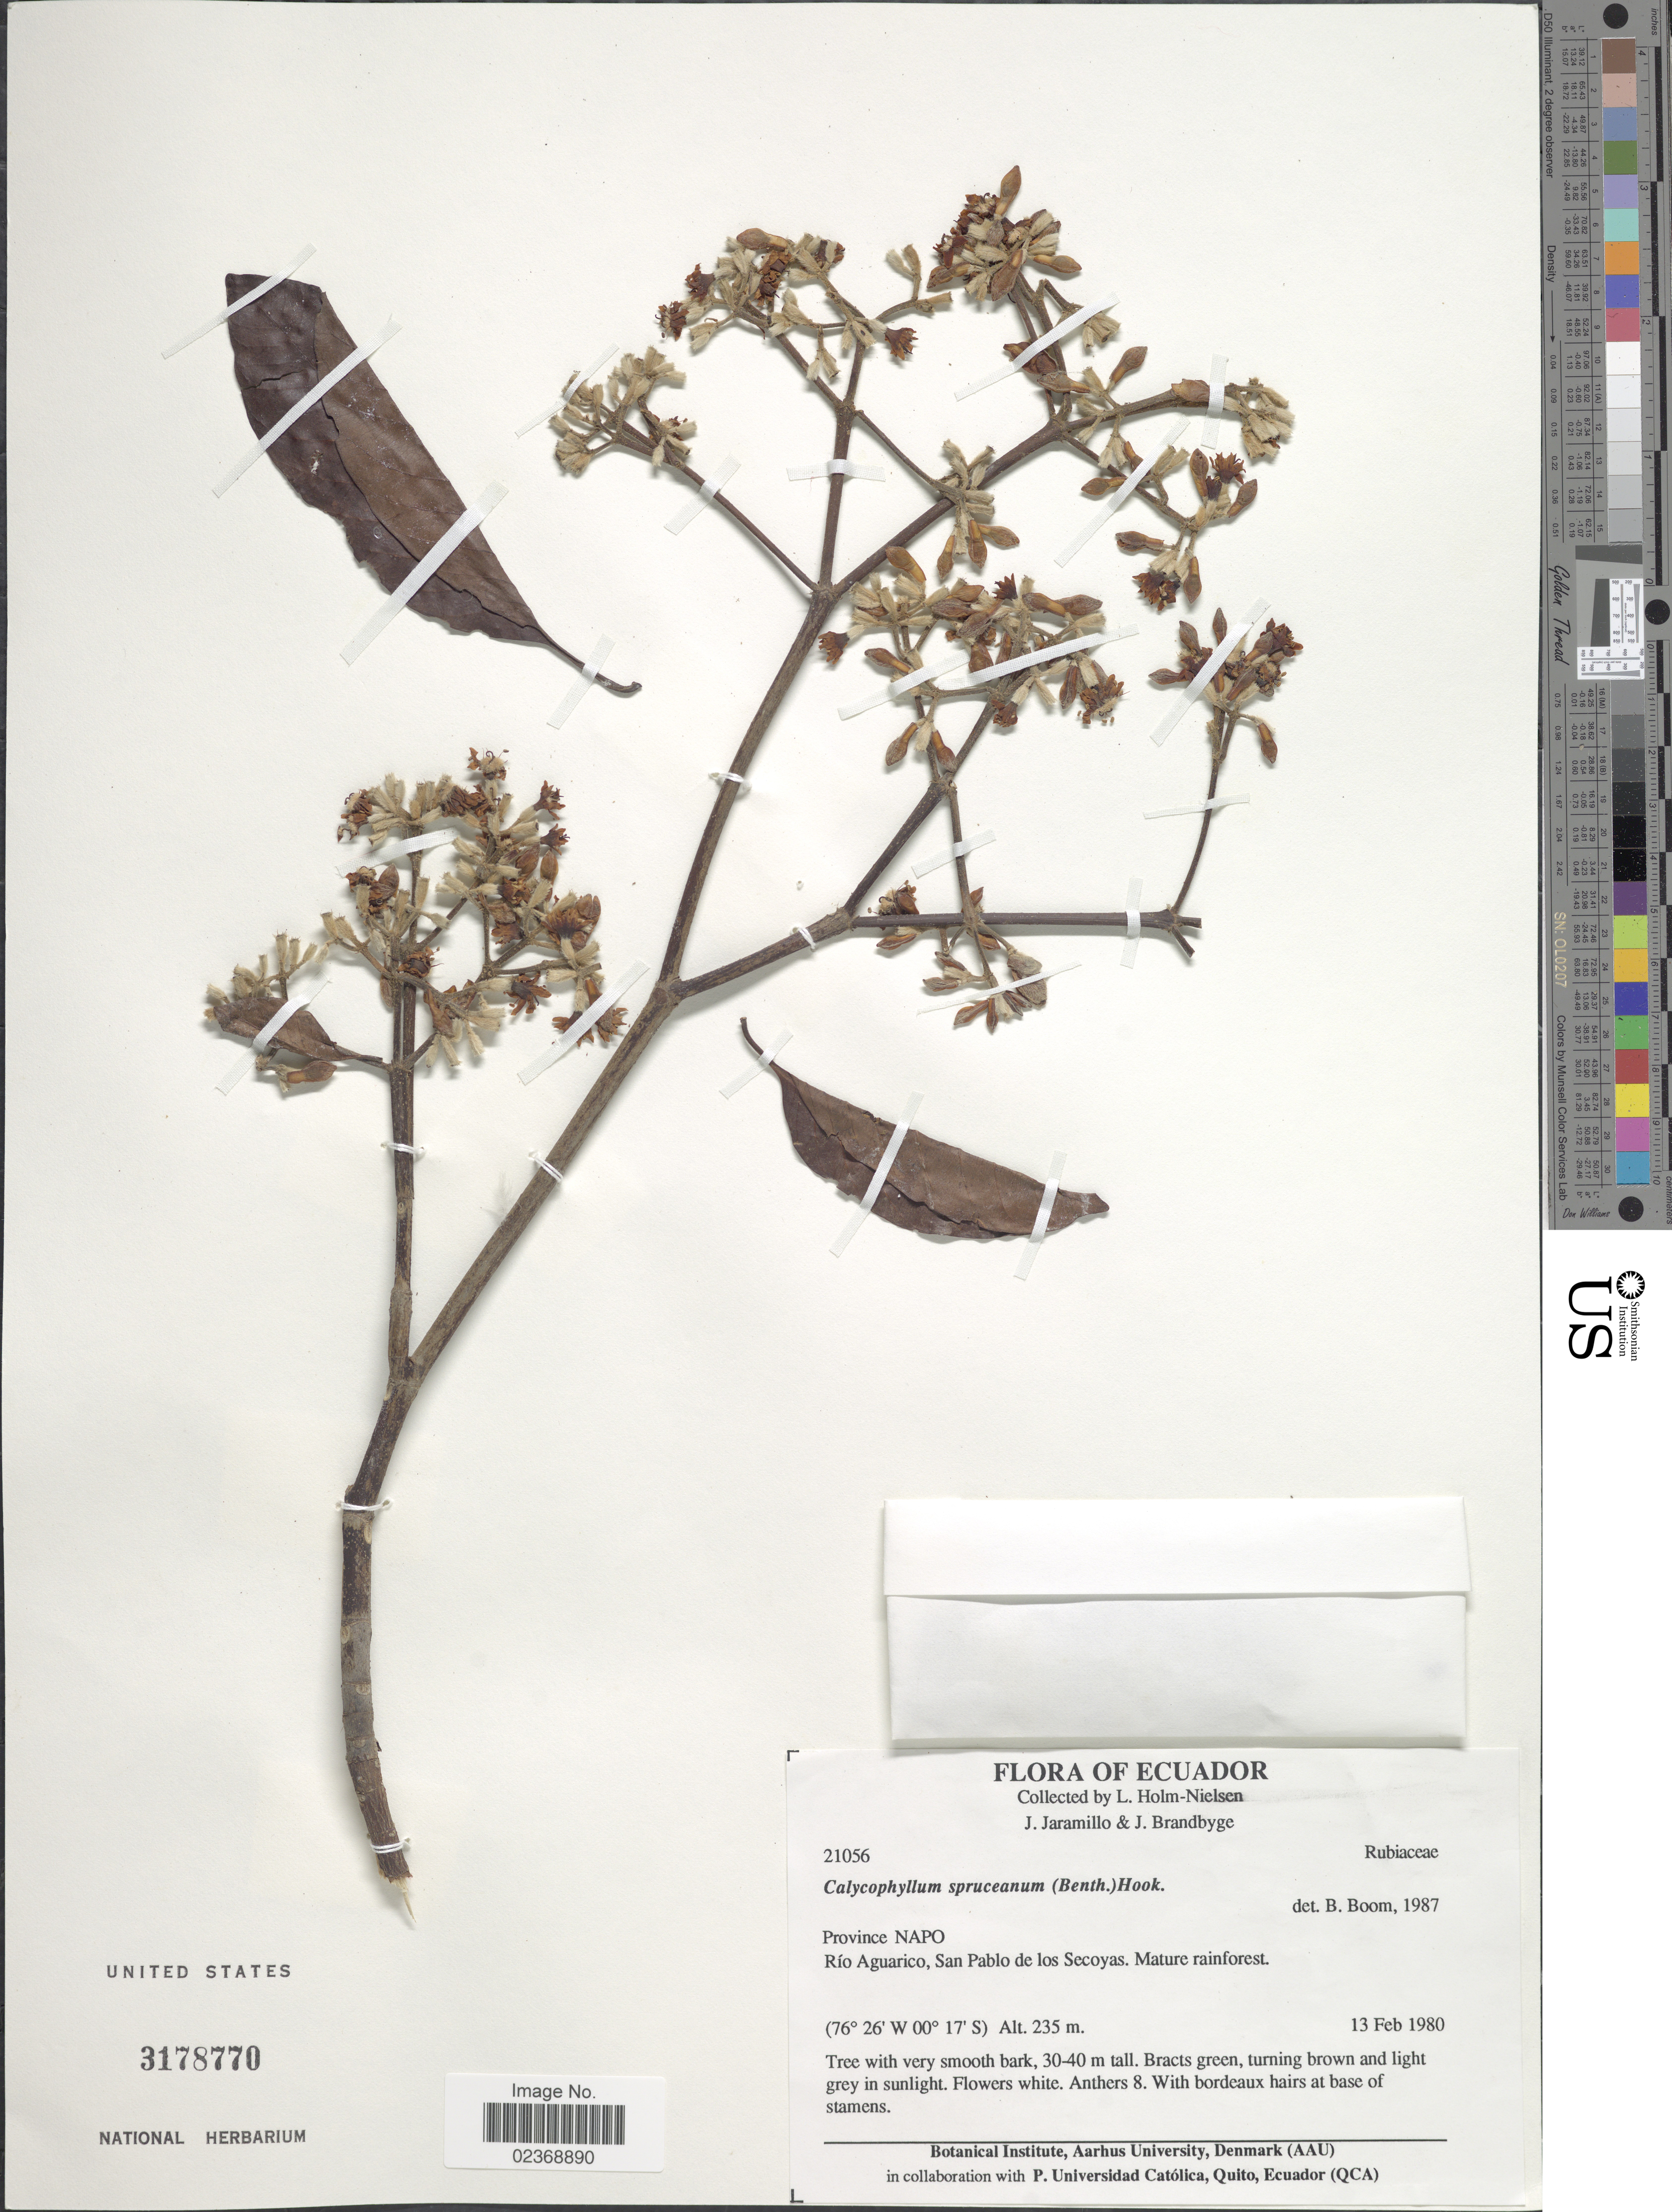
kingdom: Plantae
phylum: Tracheophyta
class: Magnoliopsida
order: Gentianales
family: Rubiaceae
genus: Calycophyllum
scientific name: Calycophyllum spruceanum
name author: (Benth.) Hook. f. ex K. Schum.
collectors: L. Holm-Nielsen, J. Jaramillo & J. Brandbyge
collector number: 21056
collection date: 1980-02-13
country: Ecuador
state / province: Napo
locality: Rio Aguarico, San Pablo de los Secoyas.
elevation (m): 235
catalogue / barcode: US 3178770